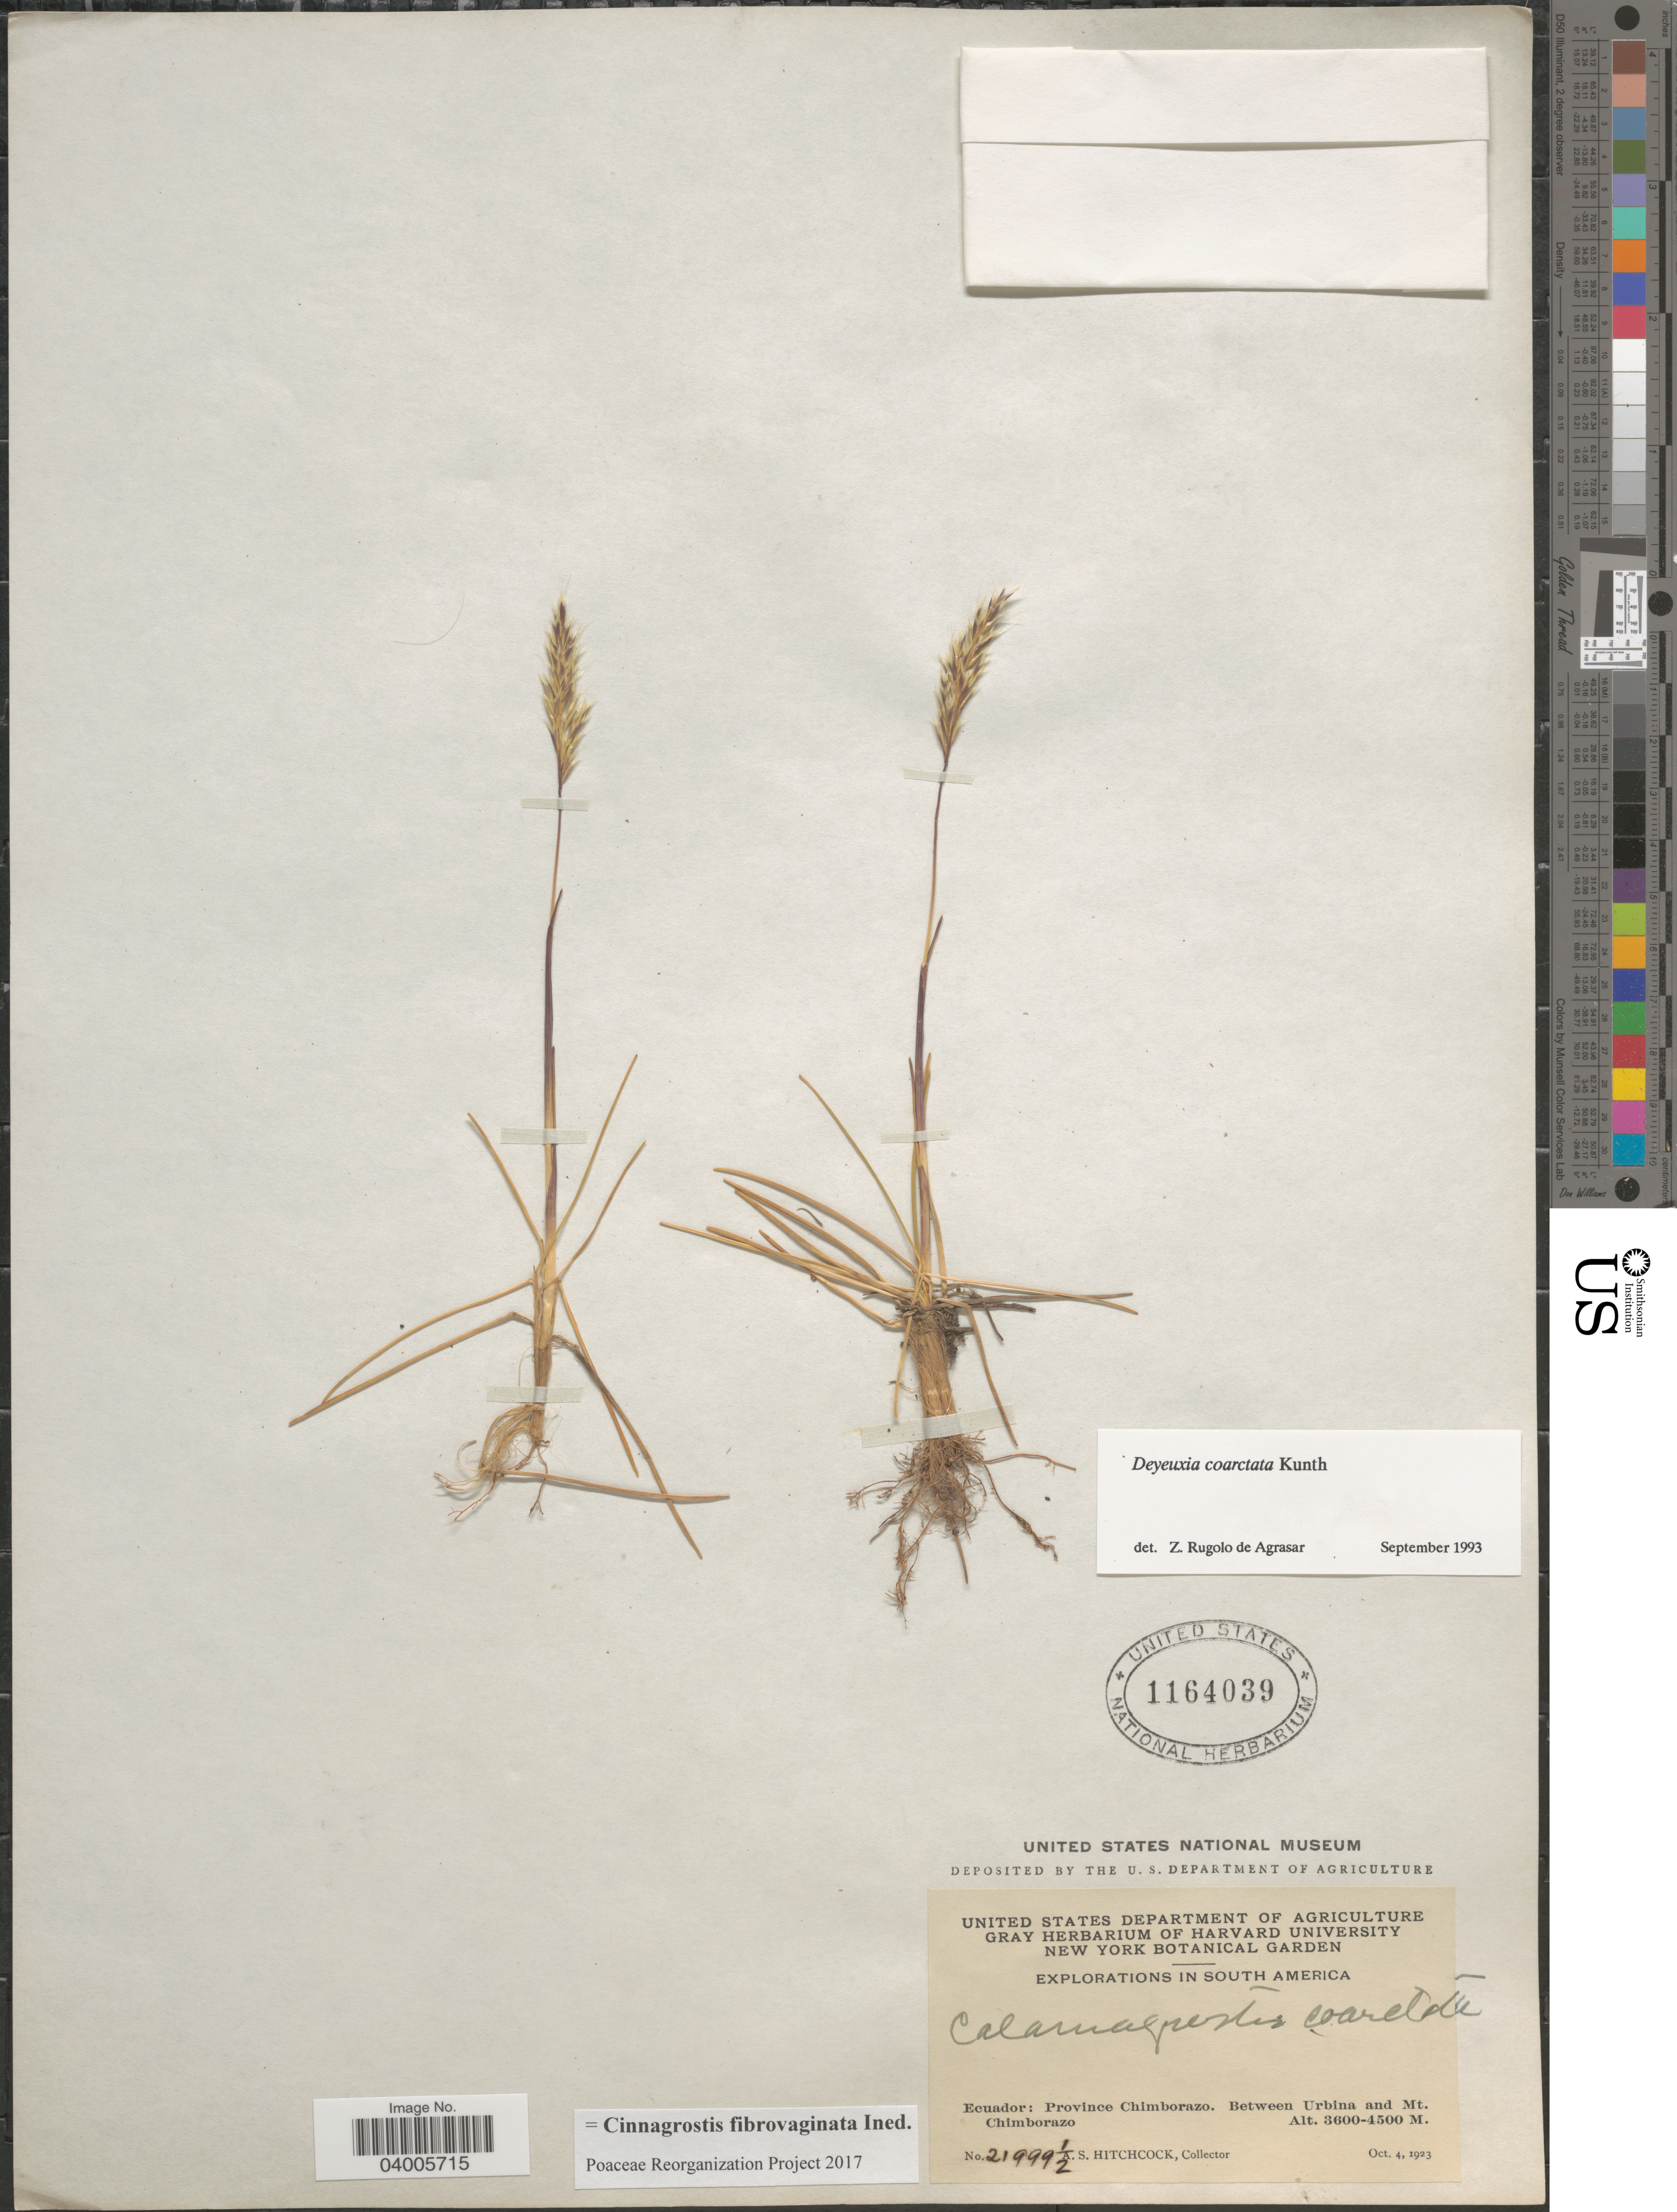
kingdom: Plantae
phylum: Tracheophyta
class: Liliopsida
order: Poales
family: Poaceae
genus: Cinnagrostis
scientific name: Cinnagrostis coarctata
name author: (Kunth) P.M. Peterson et al.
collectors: A. S. Hitchcock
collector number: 21999½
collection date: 1923-10-04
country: Ecuador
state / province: Chimborazo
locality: Between Urbina and Mt. Chimborazo.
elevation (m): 3600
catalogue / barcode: US 1164039